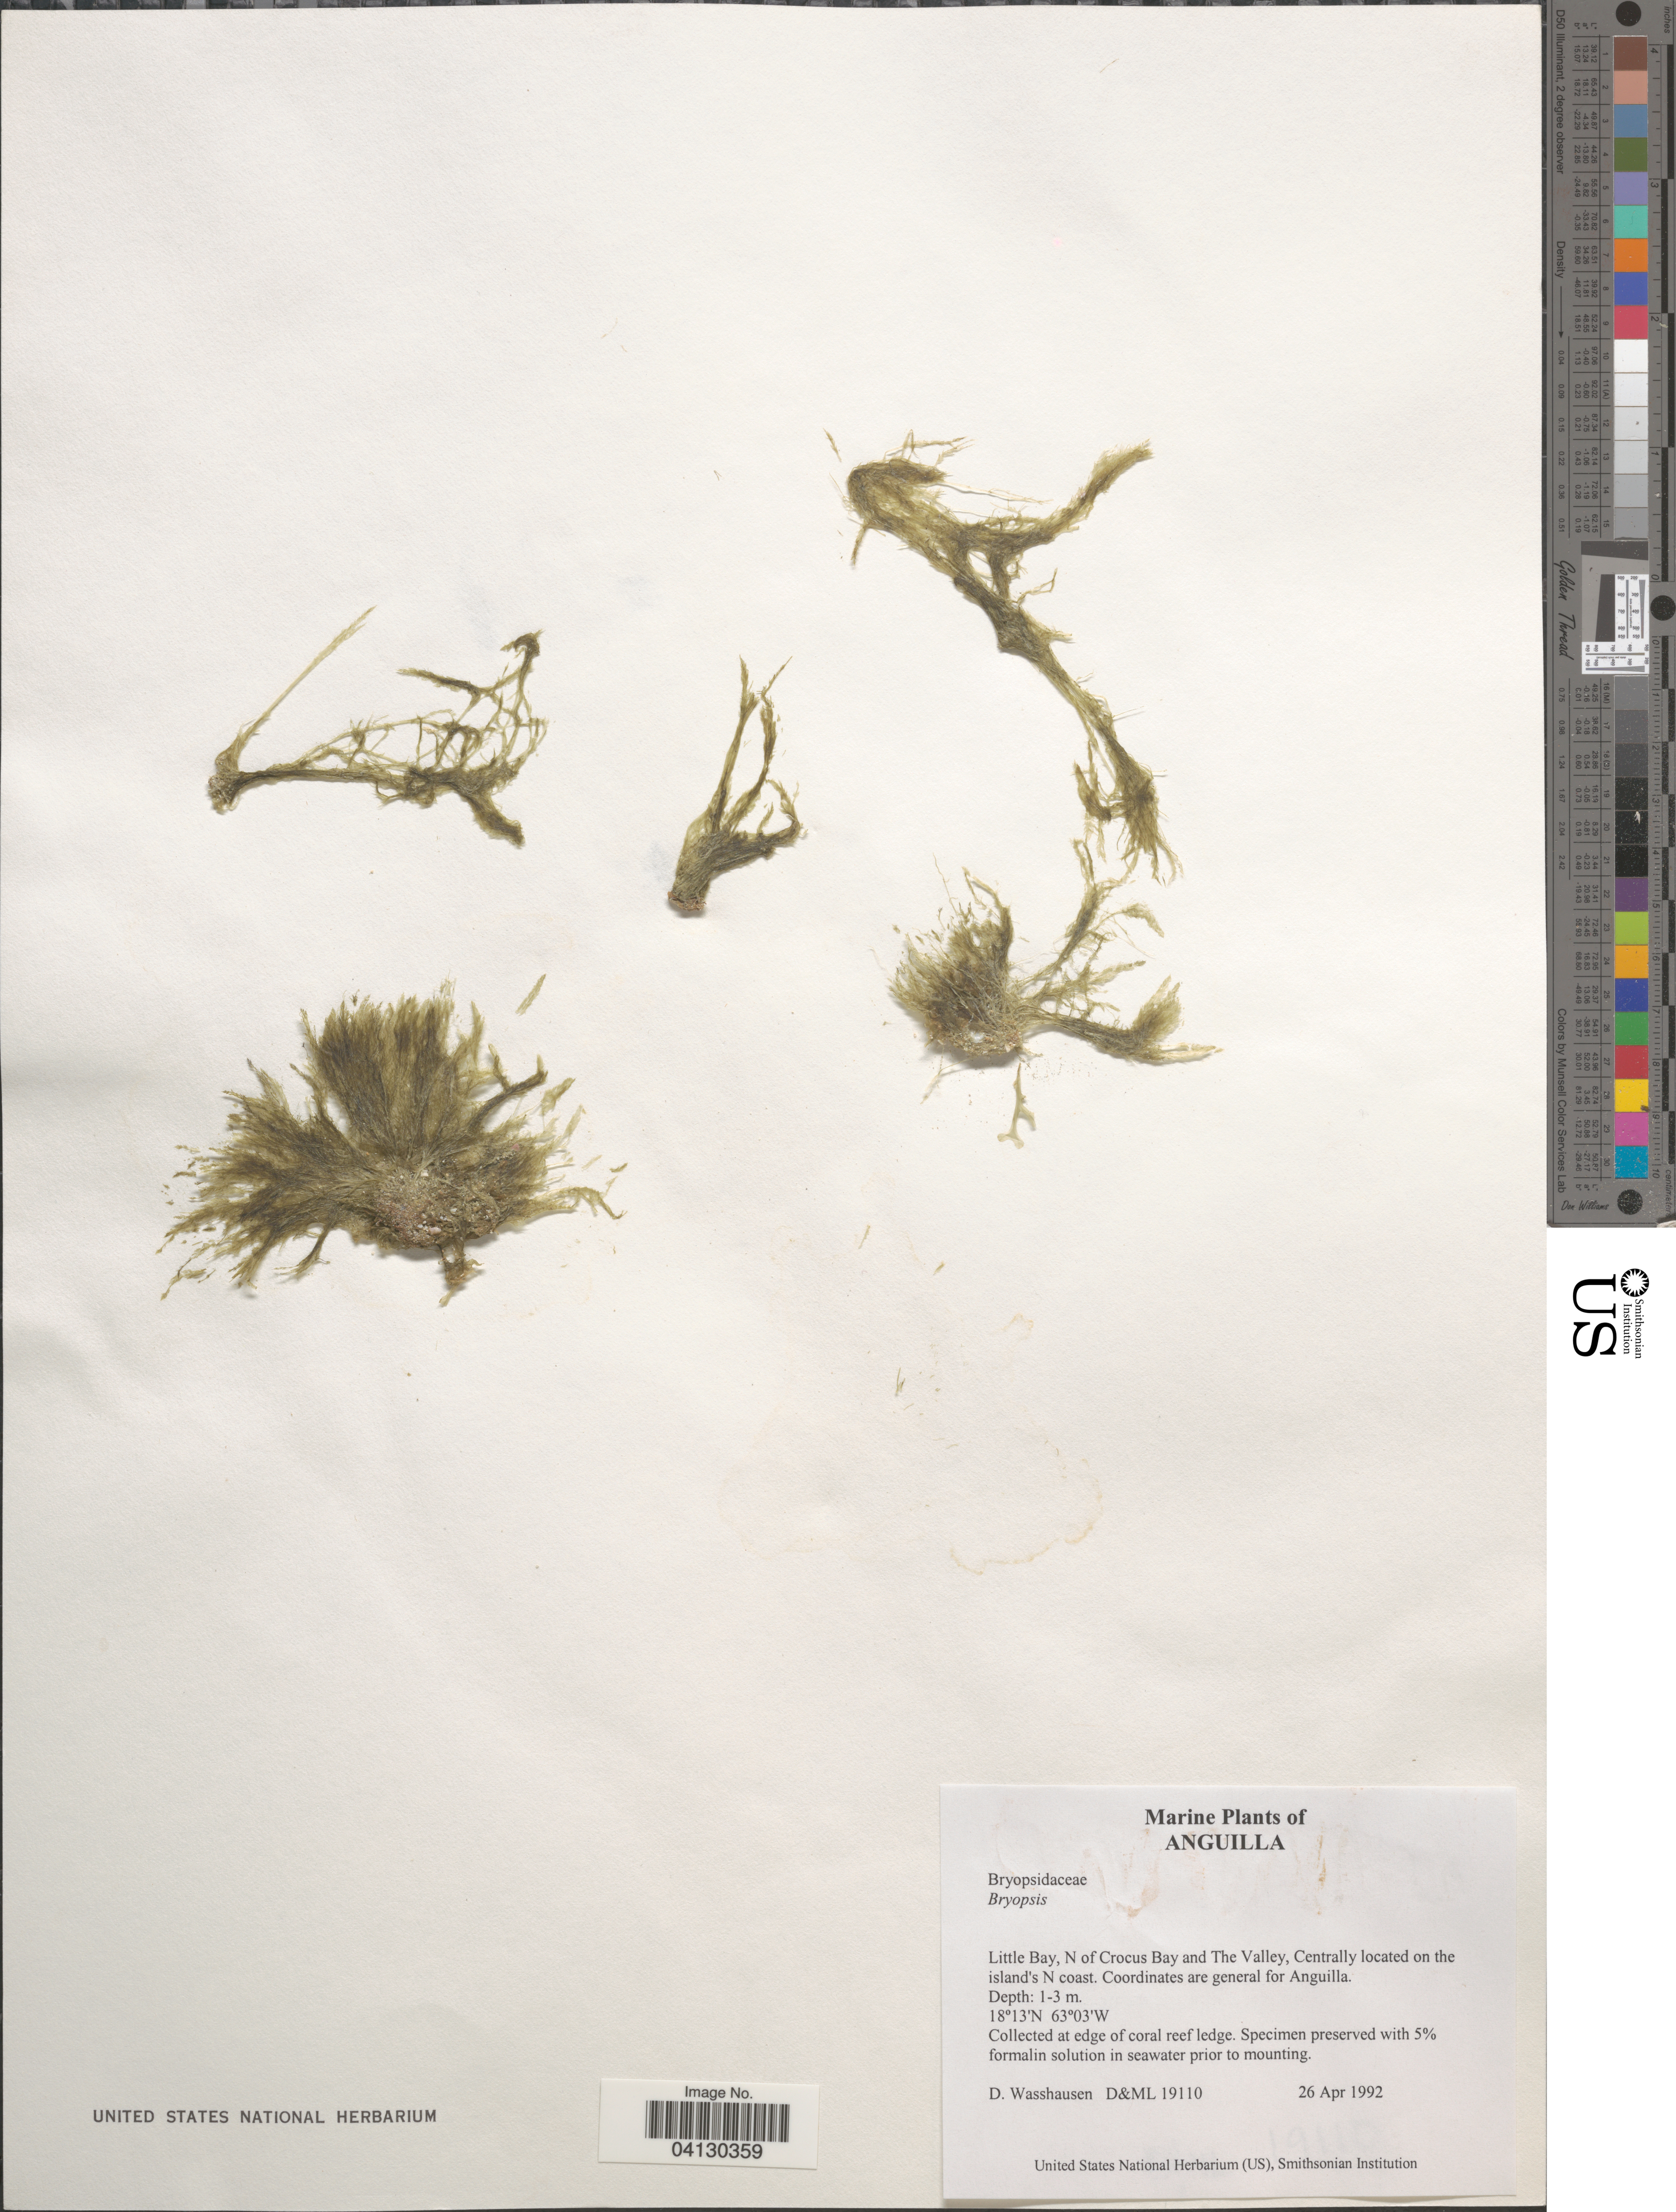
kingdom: Plantae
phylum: Chlorophyta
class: Ulvophyceae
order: Bryopsidales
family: Bryopsidaceae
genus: Bryopsis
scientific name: Bryopsis sp.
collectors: D. C. Wasshausen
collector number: D&ML19110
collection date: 1992-04-26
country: Anguilla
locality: Little Bay, N of Crocus Bay and The Valley, Centrally located on the island's N coast.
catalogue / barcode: US 328885